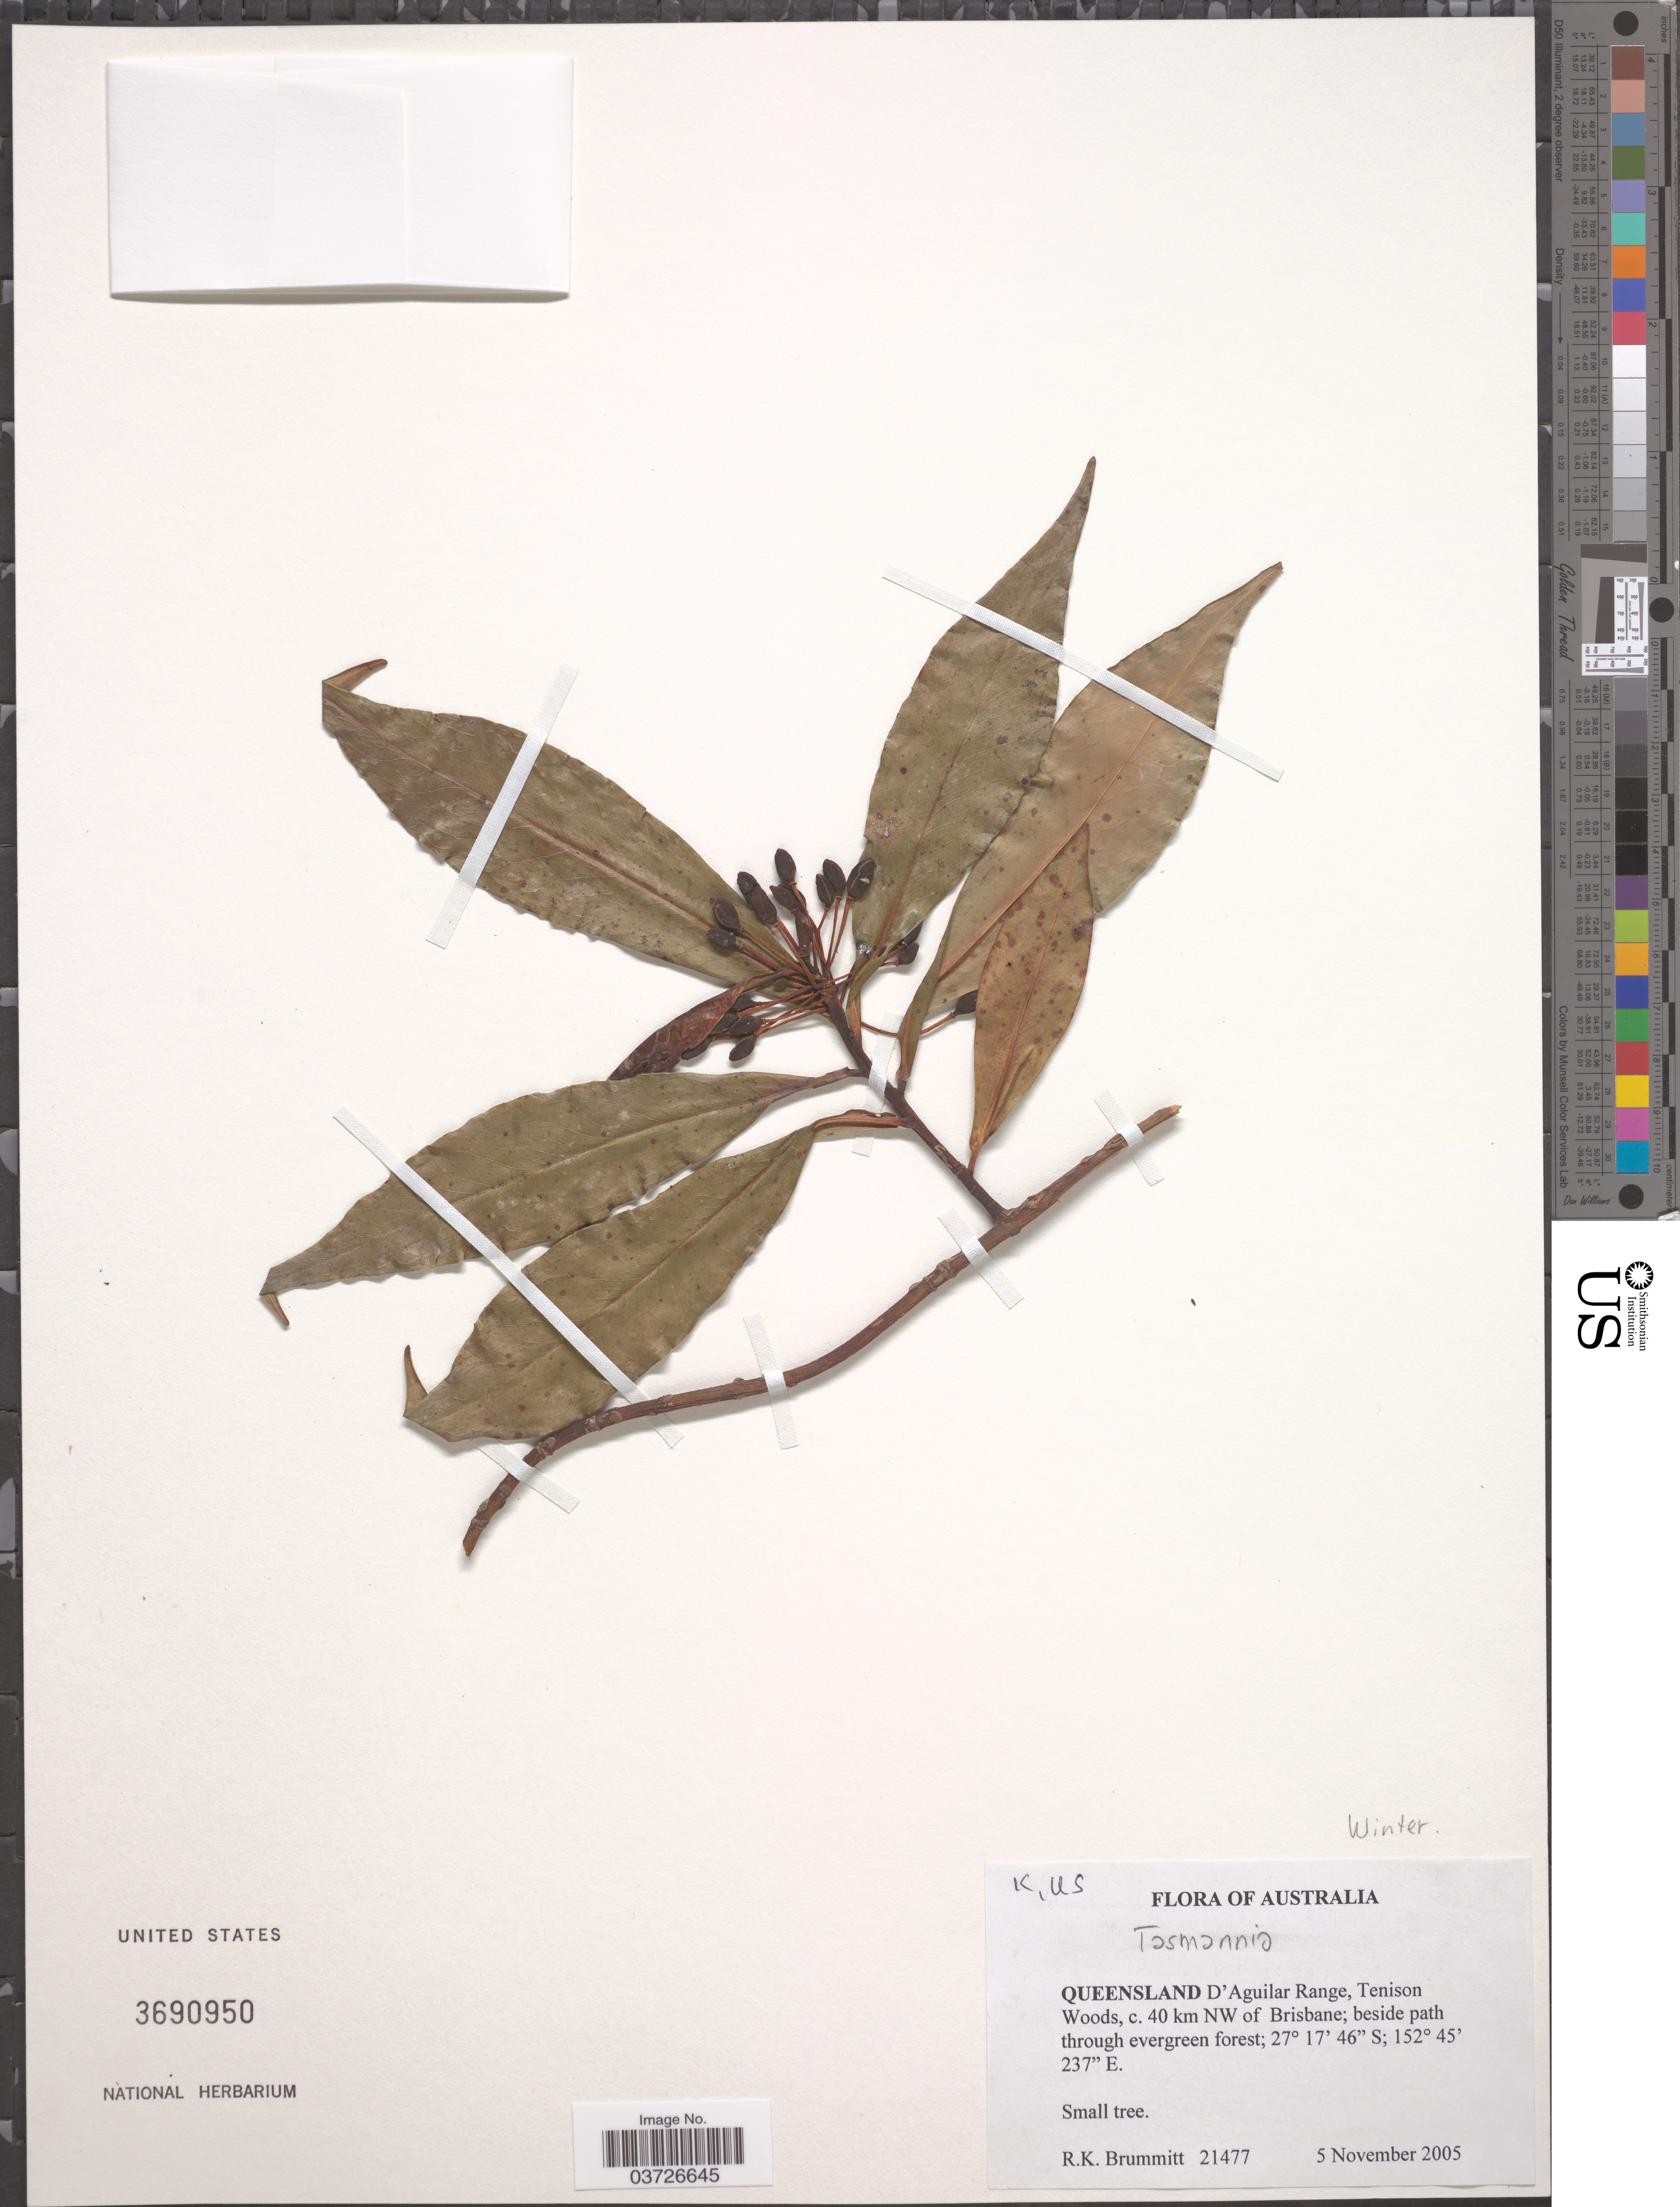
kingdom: Plantae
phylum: Tracheophyta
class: Magnoliopsida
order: Canellales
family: Winteraceae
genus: Tasmannia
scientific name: Tasmannia sp.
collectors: R. K. Brummitt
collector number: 21477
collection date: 2005-11-05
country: Australia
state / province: Queensland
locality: D'Aguilar Range, Tenison Woods, c. 40 km NW of Brisbane.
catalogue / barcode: US 3690950